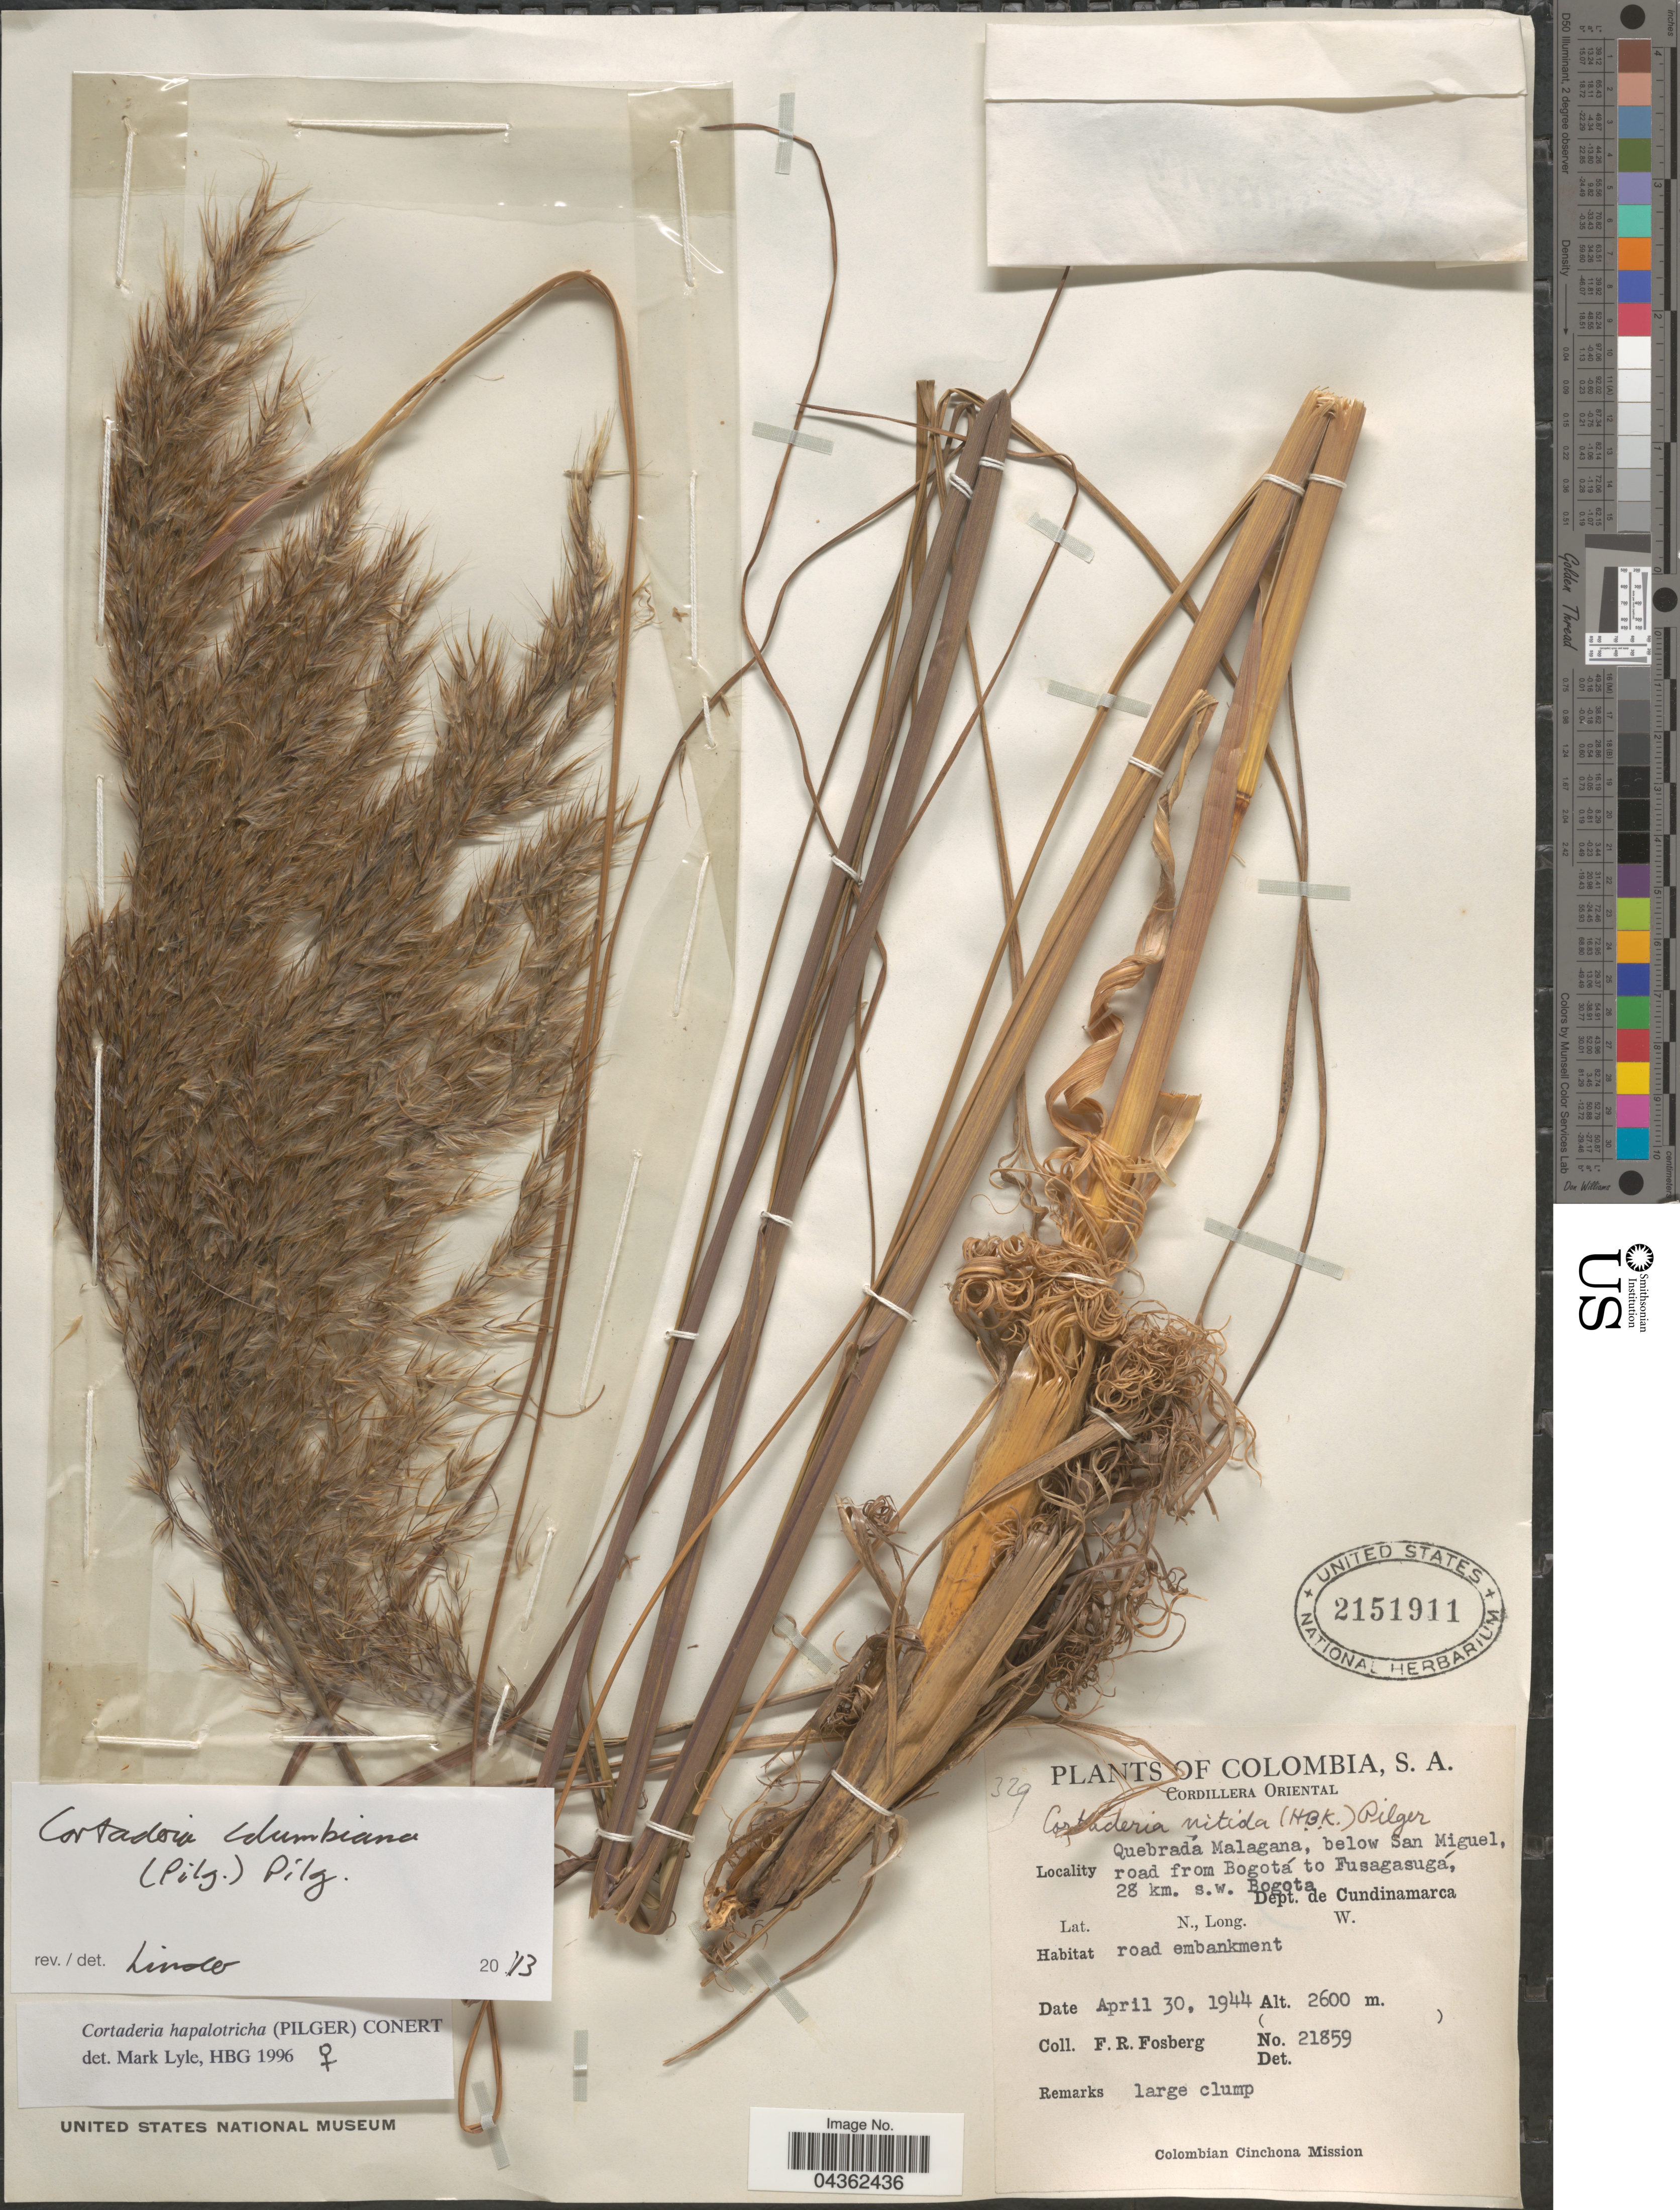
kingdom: Plantae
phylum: Tracheophyta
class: Liliopsida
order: Poales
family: Poaceae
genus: Cortaderia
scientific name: Cortaderia columbiana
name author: (Pilg.) Pilg.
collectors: F. R. Fosberg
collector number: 21859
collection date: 1944-04-30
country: Colombia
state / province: Cundinamarca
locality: Cordillera Oriental. Quebrada Malagana, below San Miguel, road from Bogotá to Fusagasugá, 28 km. s.w. Bogota. Dept. de Cundinamarca. Colombian Cinchona Mission.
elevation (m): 2600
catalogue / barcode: US 2151911